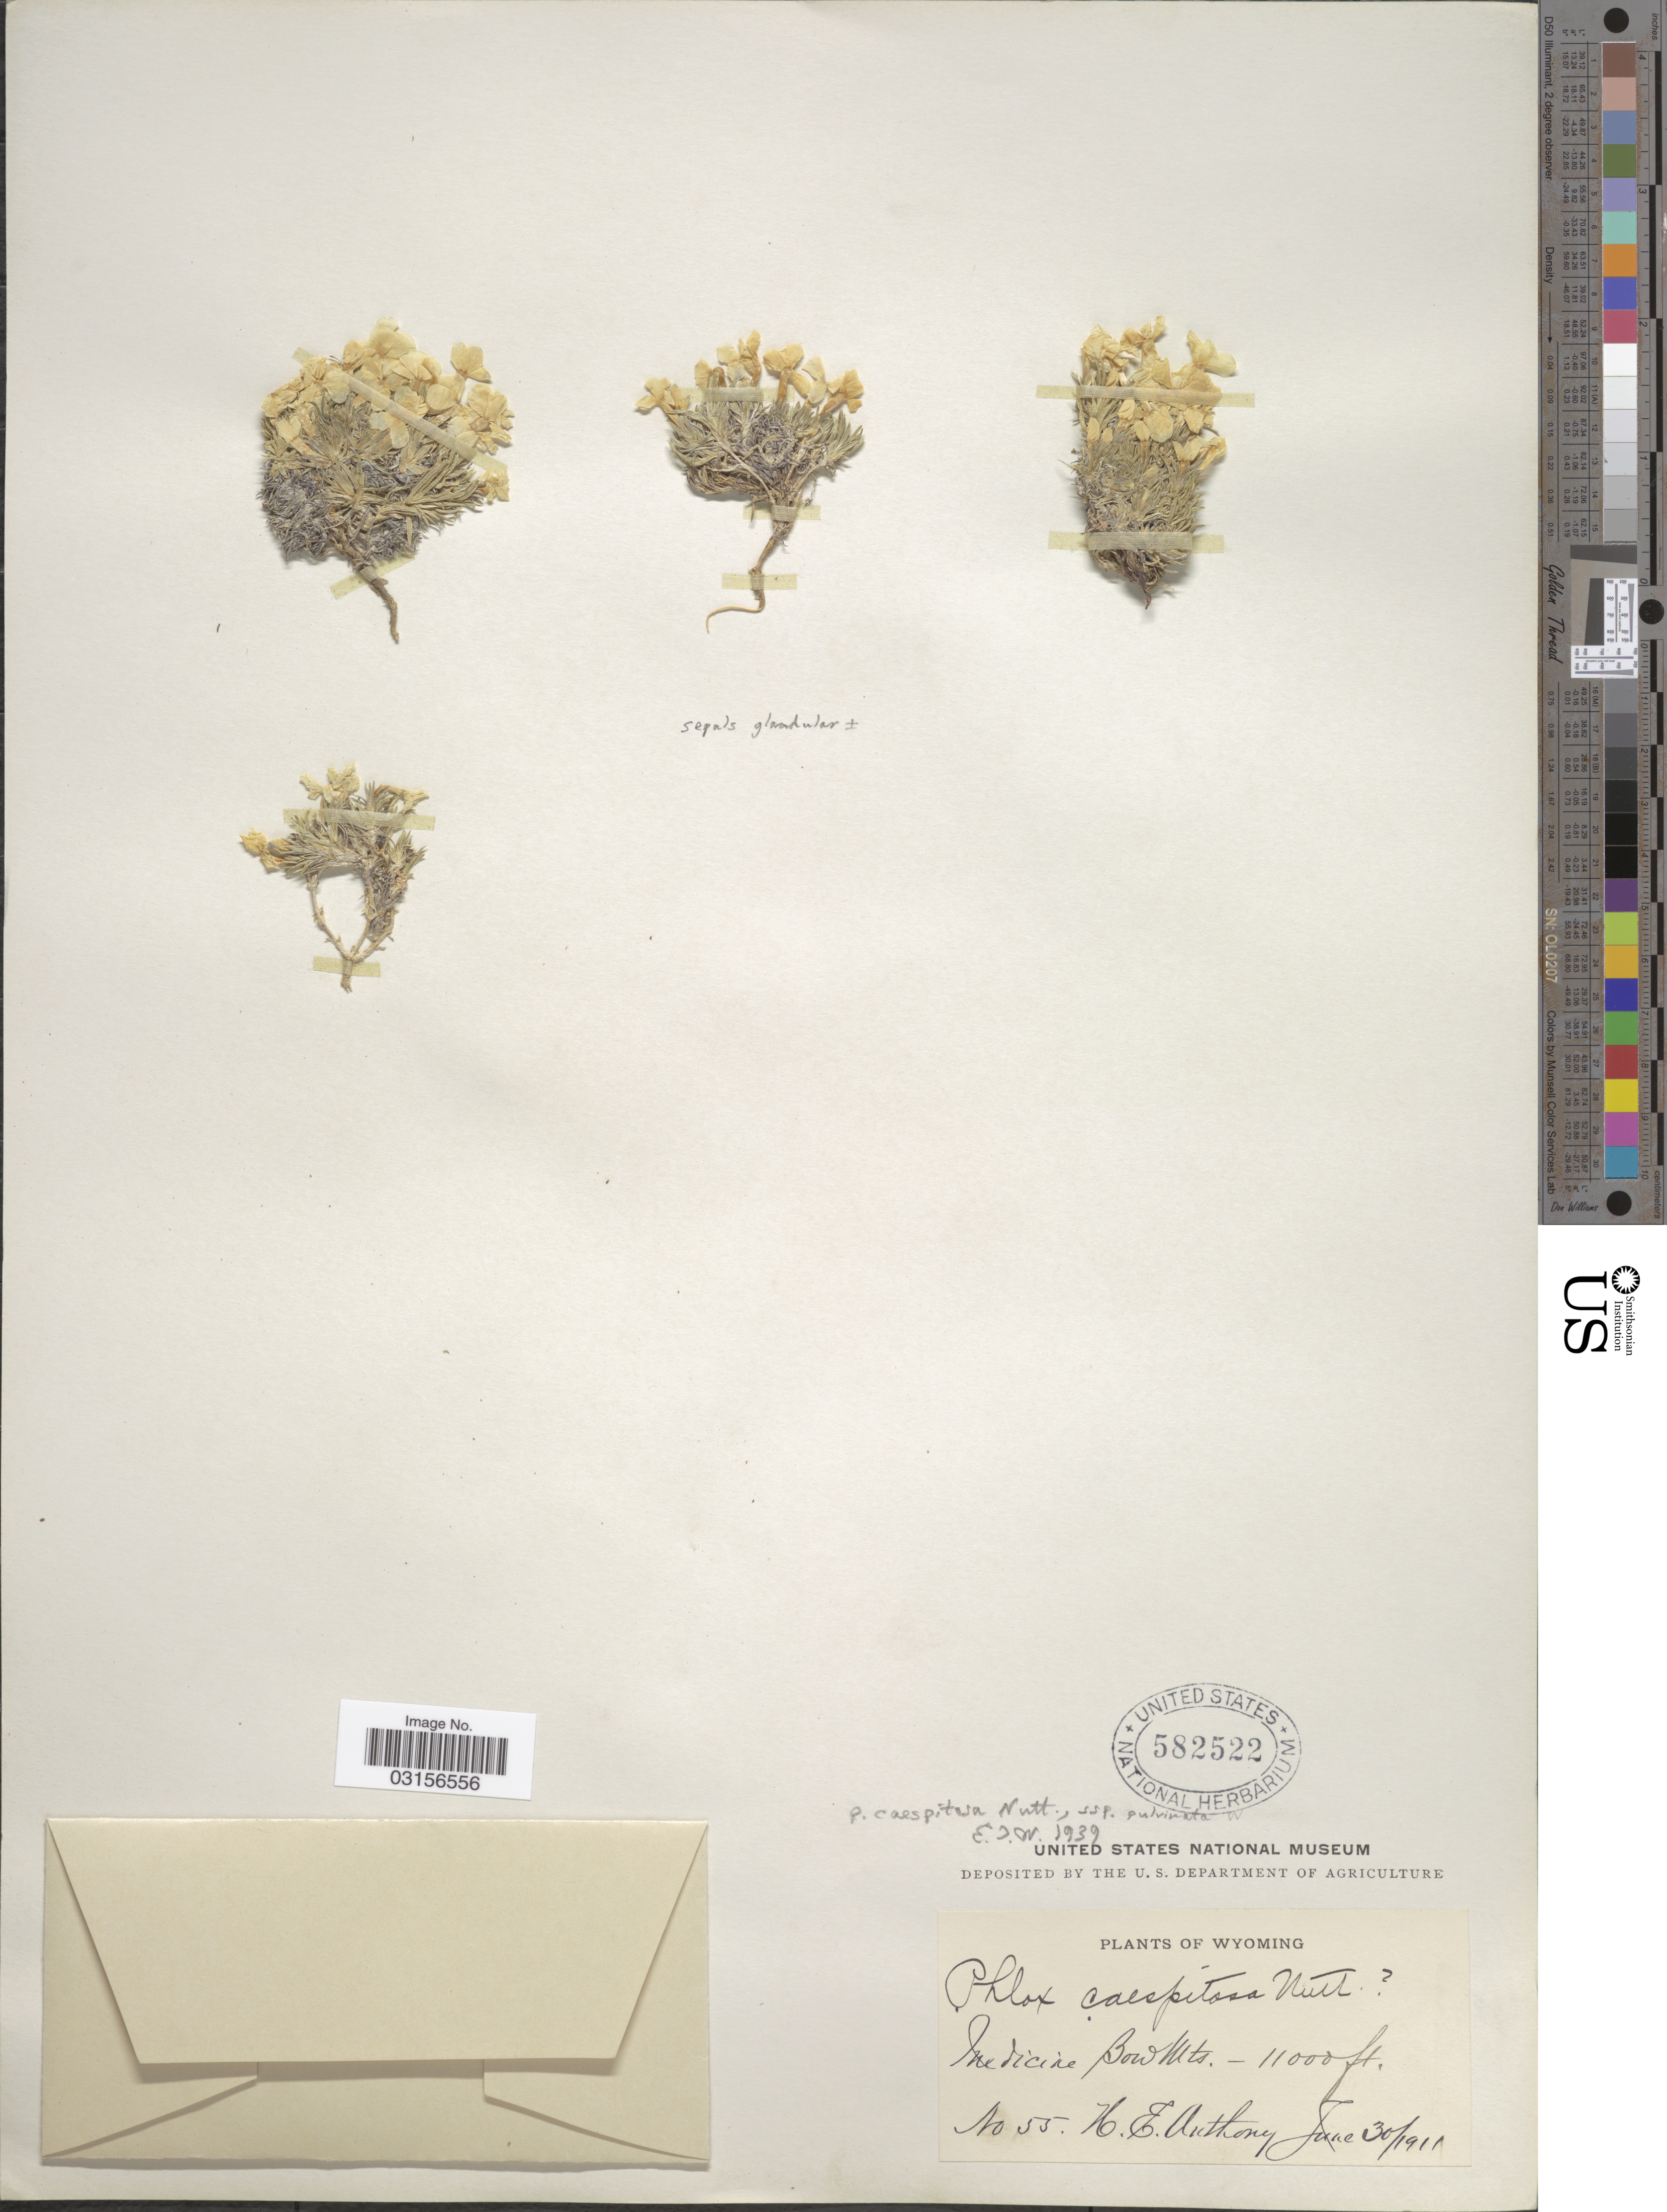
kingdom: Plantae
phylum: Tracheophyta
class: Magnoliopsida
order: Ericales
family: Polemoniaceae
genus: Phlox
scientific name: Phlox condensata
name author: (A. Gray) E.E. Nelson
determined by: Mayfield, M. H.; Ferguson, C. J.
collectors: W. E. Anthony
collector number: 55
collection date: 1911-06-30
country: United States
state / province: Wyoming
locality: Medicine Bow Mts.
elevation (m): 3353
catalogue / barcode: US 582522